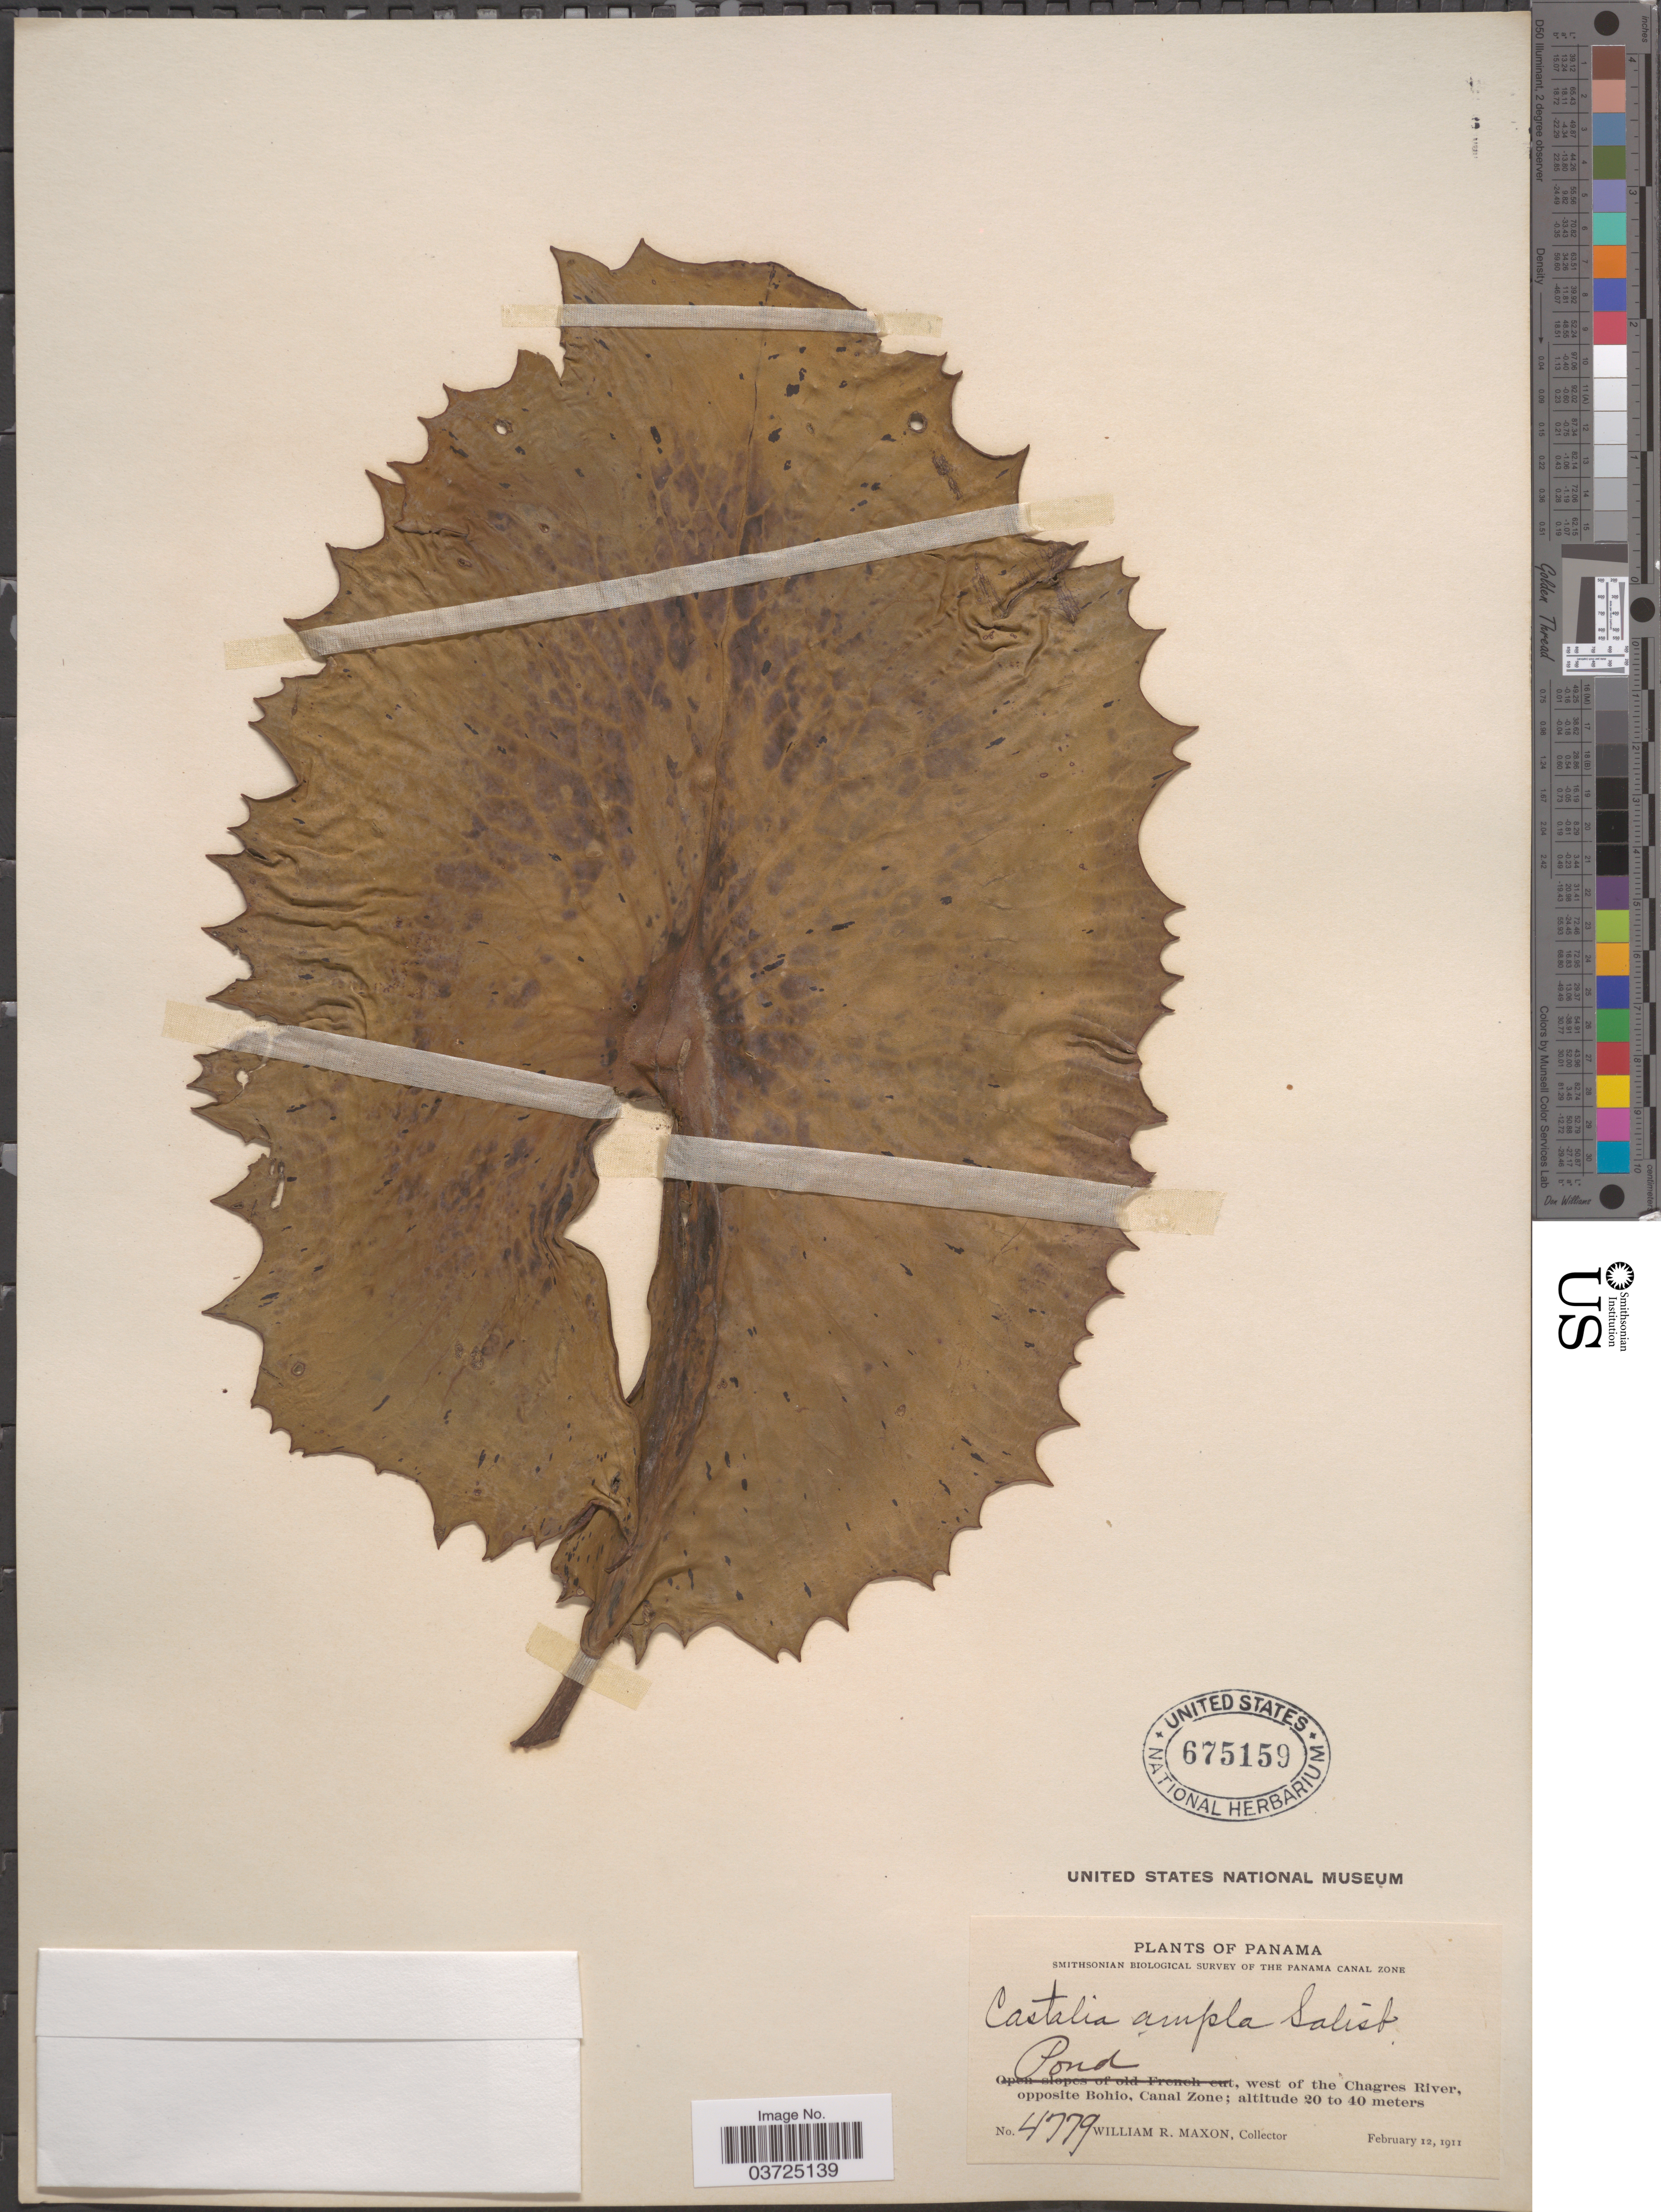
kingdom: Plantae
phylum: Tracheophyta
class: Magnoliopsida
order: Nymphaeales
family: Nymphaeaceae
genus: Nymphaea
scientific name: Nymphaea ampla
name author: (Salisb.) DC.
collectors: W. R. Maxon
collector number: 4779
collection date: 1911-02-12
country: Panama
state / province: Colón / Panamá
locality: Pond, west of the Chagres River, opposite Bohio, Canal Zone.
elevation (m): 20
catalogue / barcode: US 675159